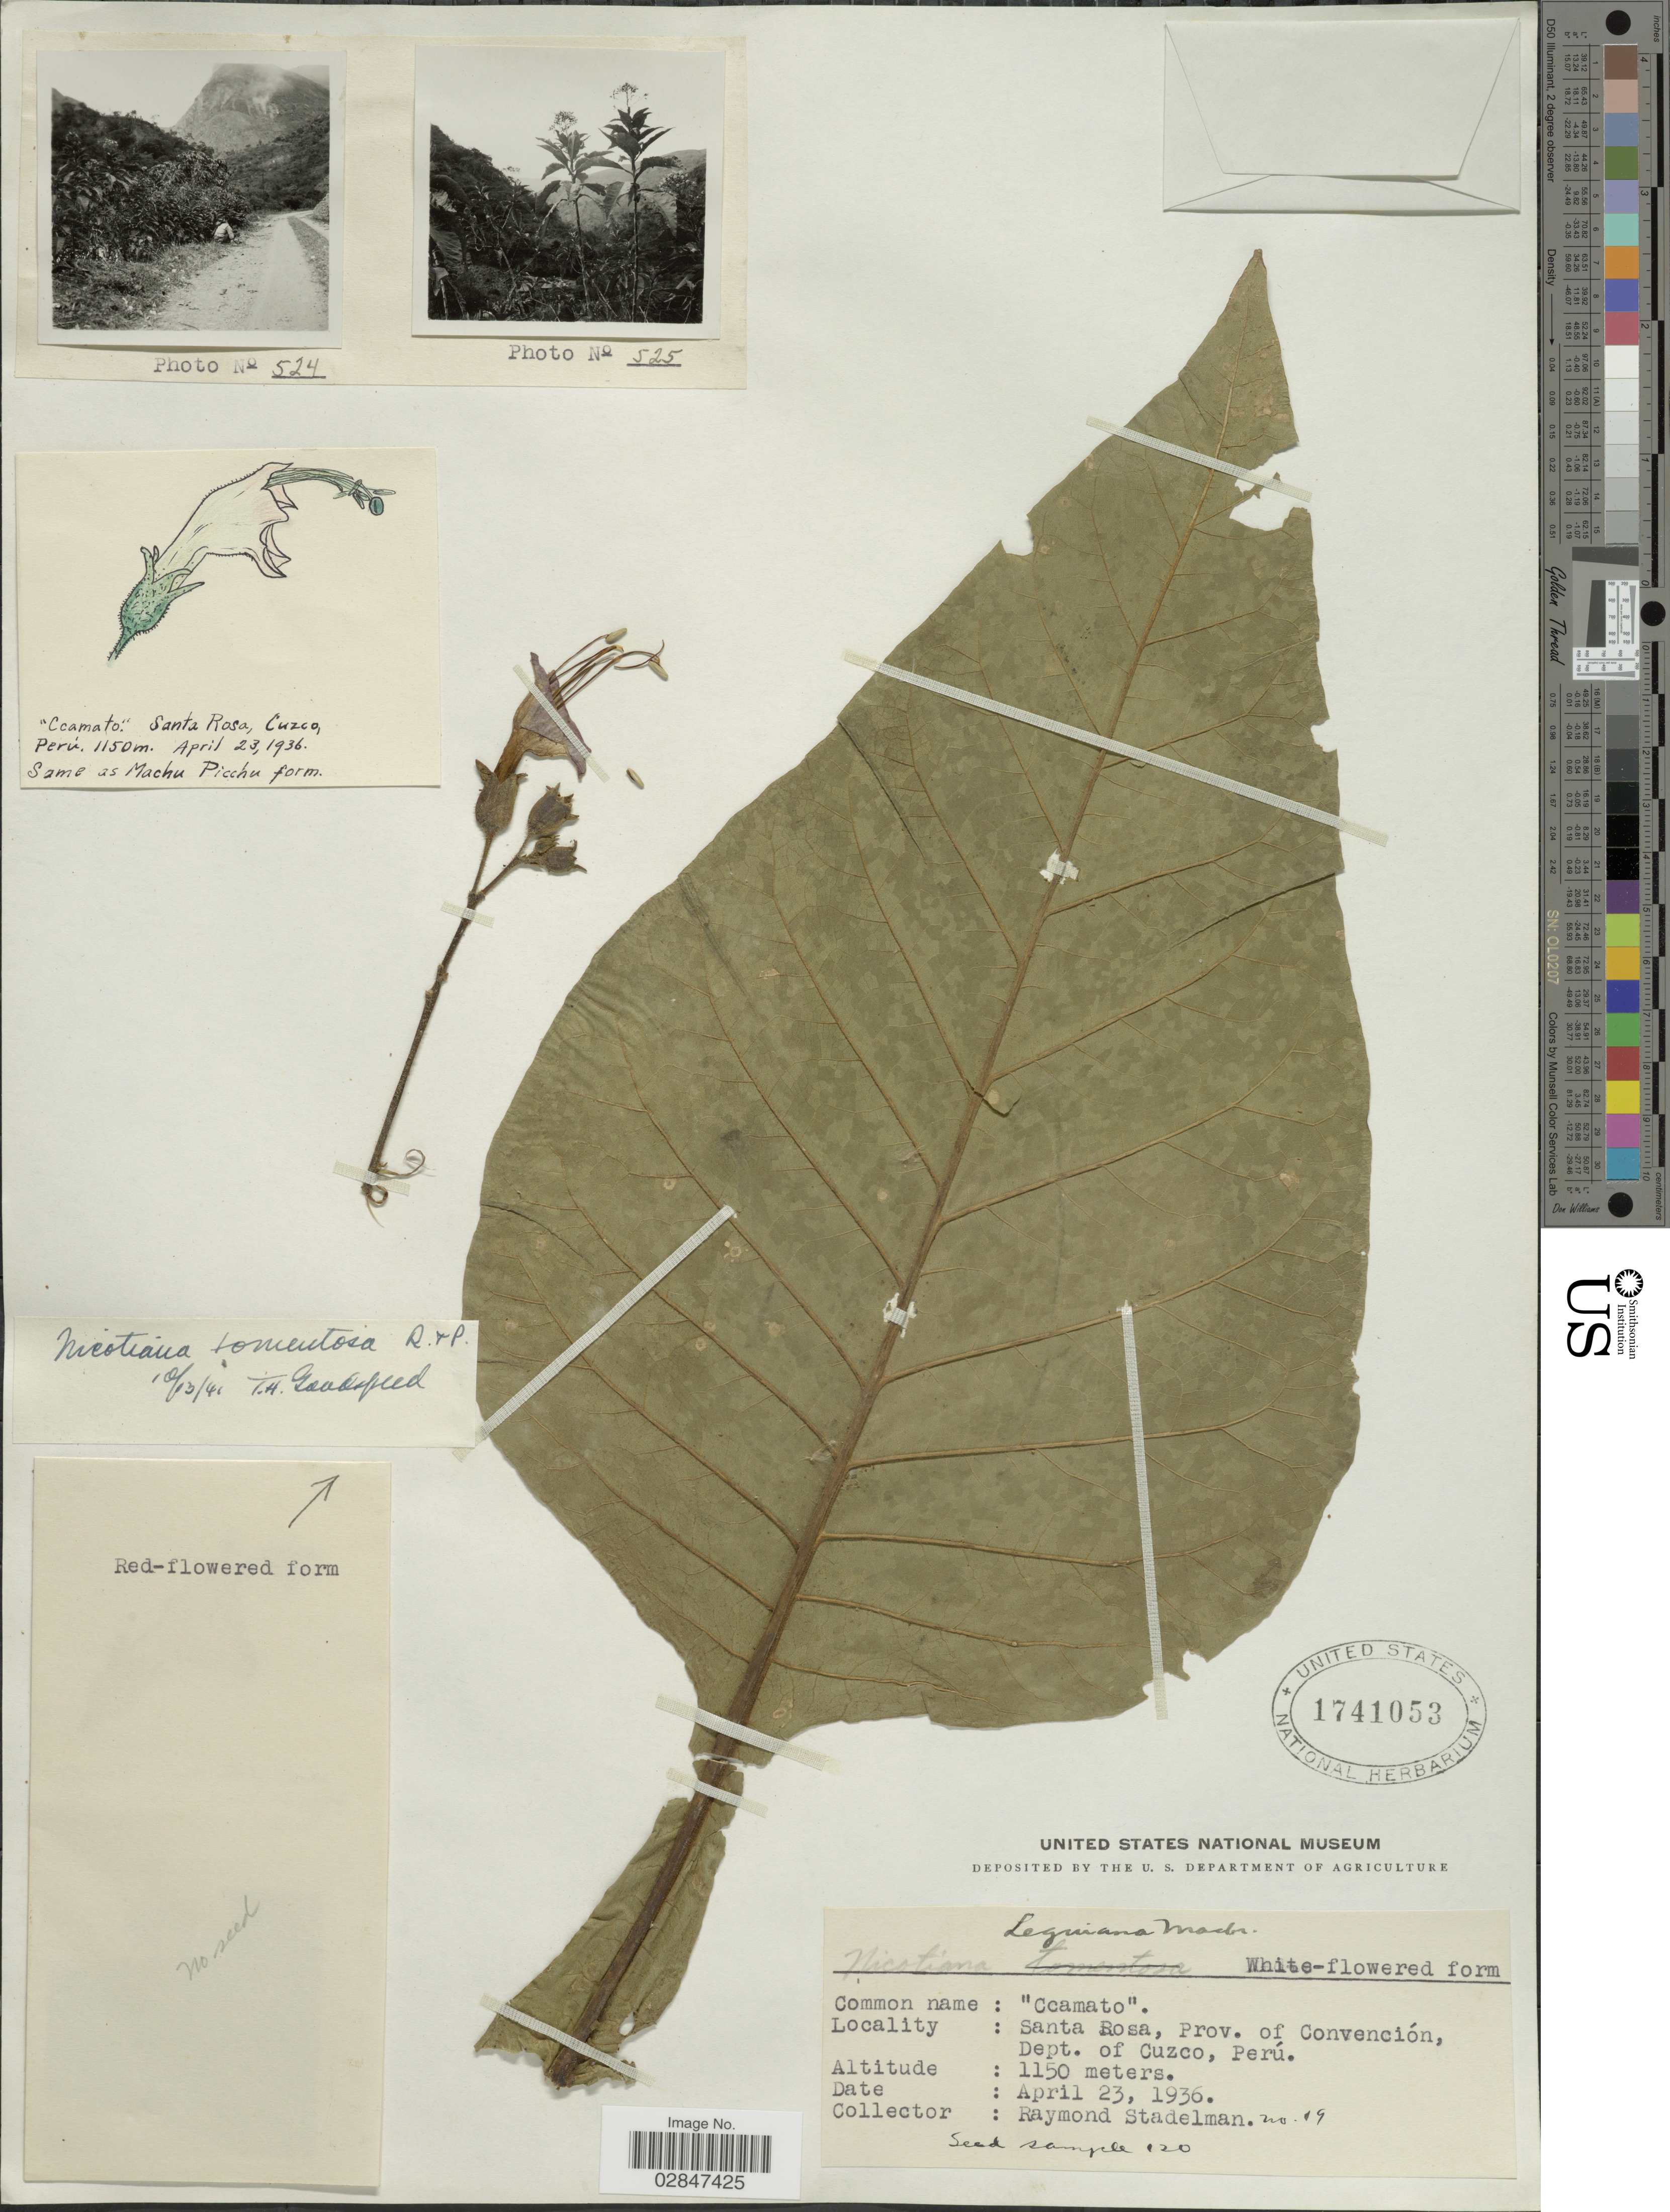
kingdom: Plantae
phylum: Tracheophyta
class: Magnoliopsida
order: Solanales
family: Solanaceae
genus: Nicotiana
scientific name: Nicotiana tomentosa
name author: Ruiz & Pav.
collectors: R. Stadelman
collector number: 19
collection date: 1936-04-23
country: Peru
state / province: Cusco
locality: Santa Rosa, Prov. of Convención, Dept. of Cuzco, Perú.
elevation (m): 1150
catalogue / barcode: US 1741053